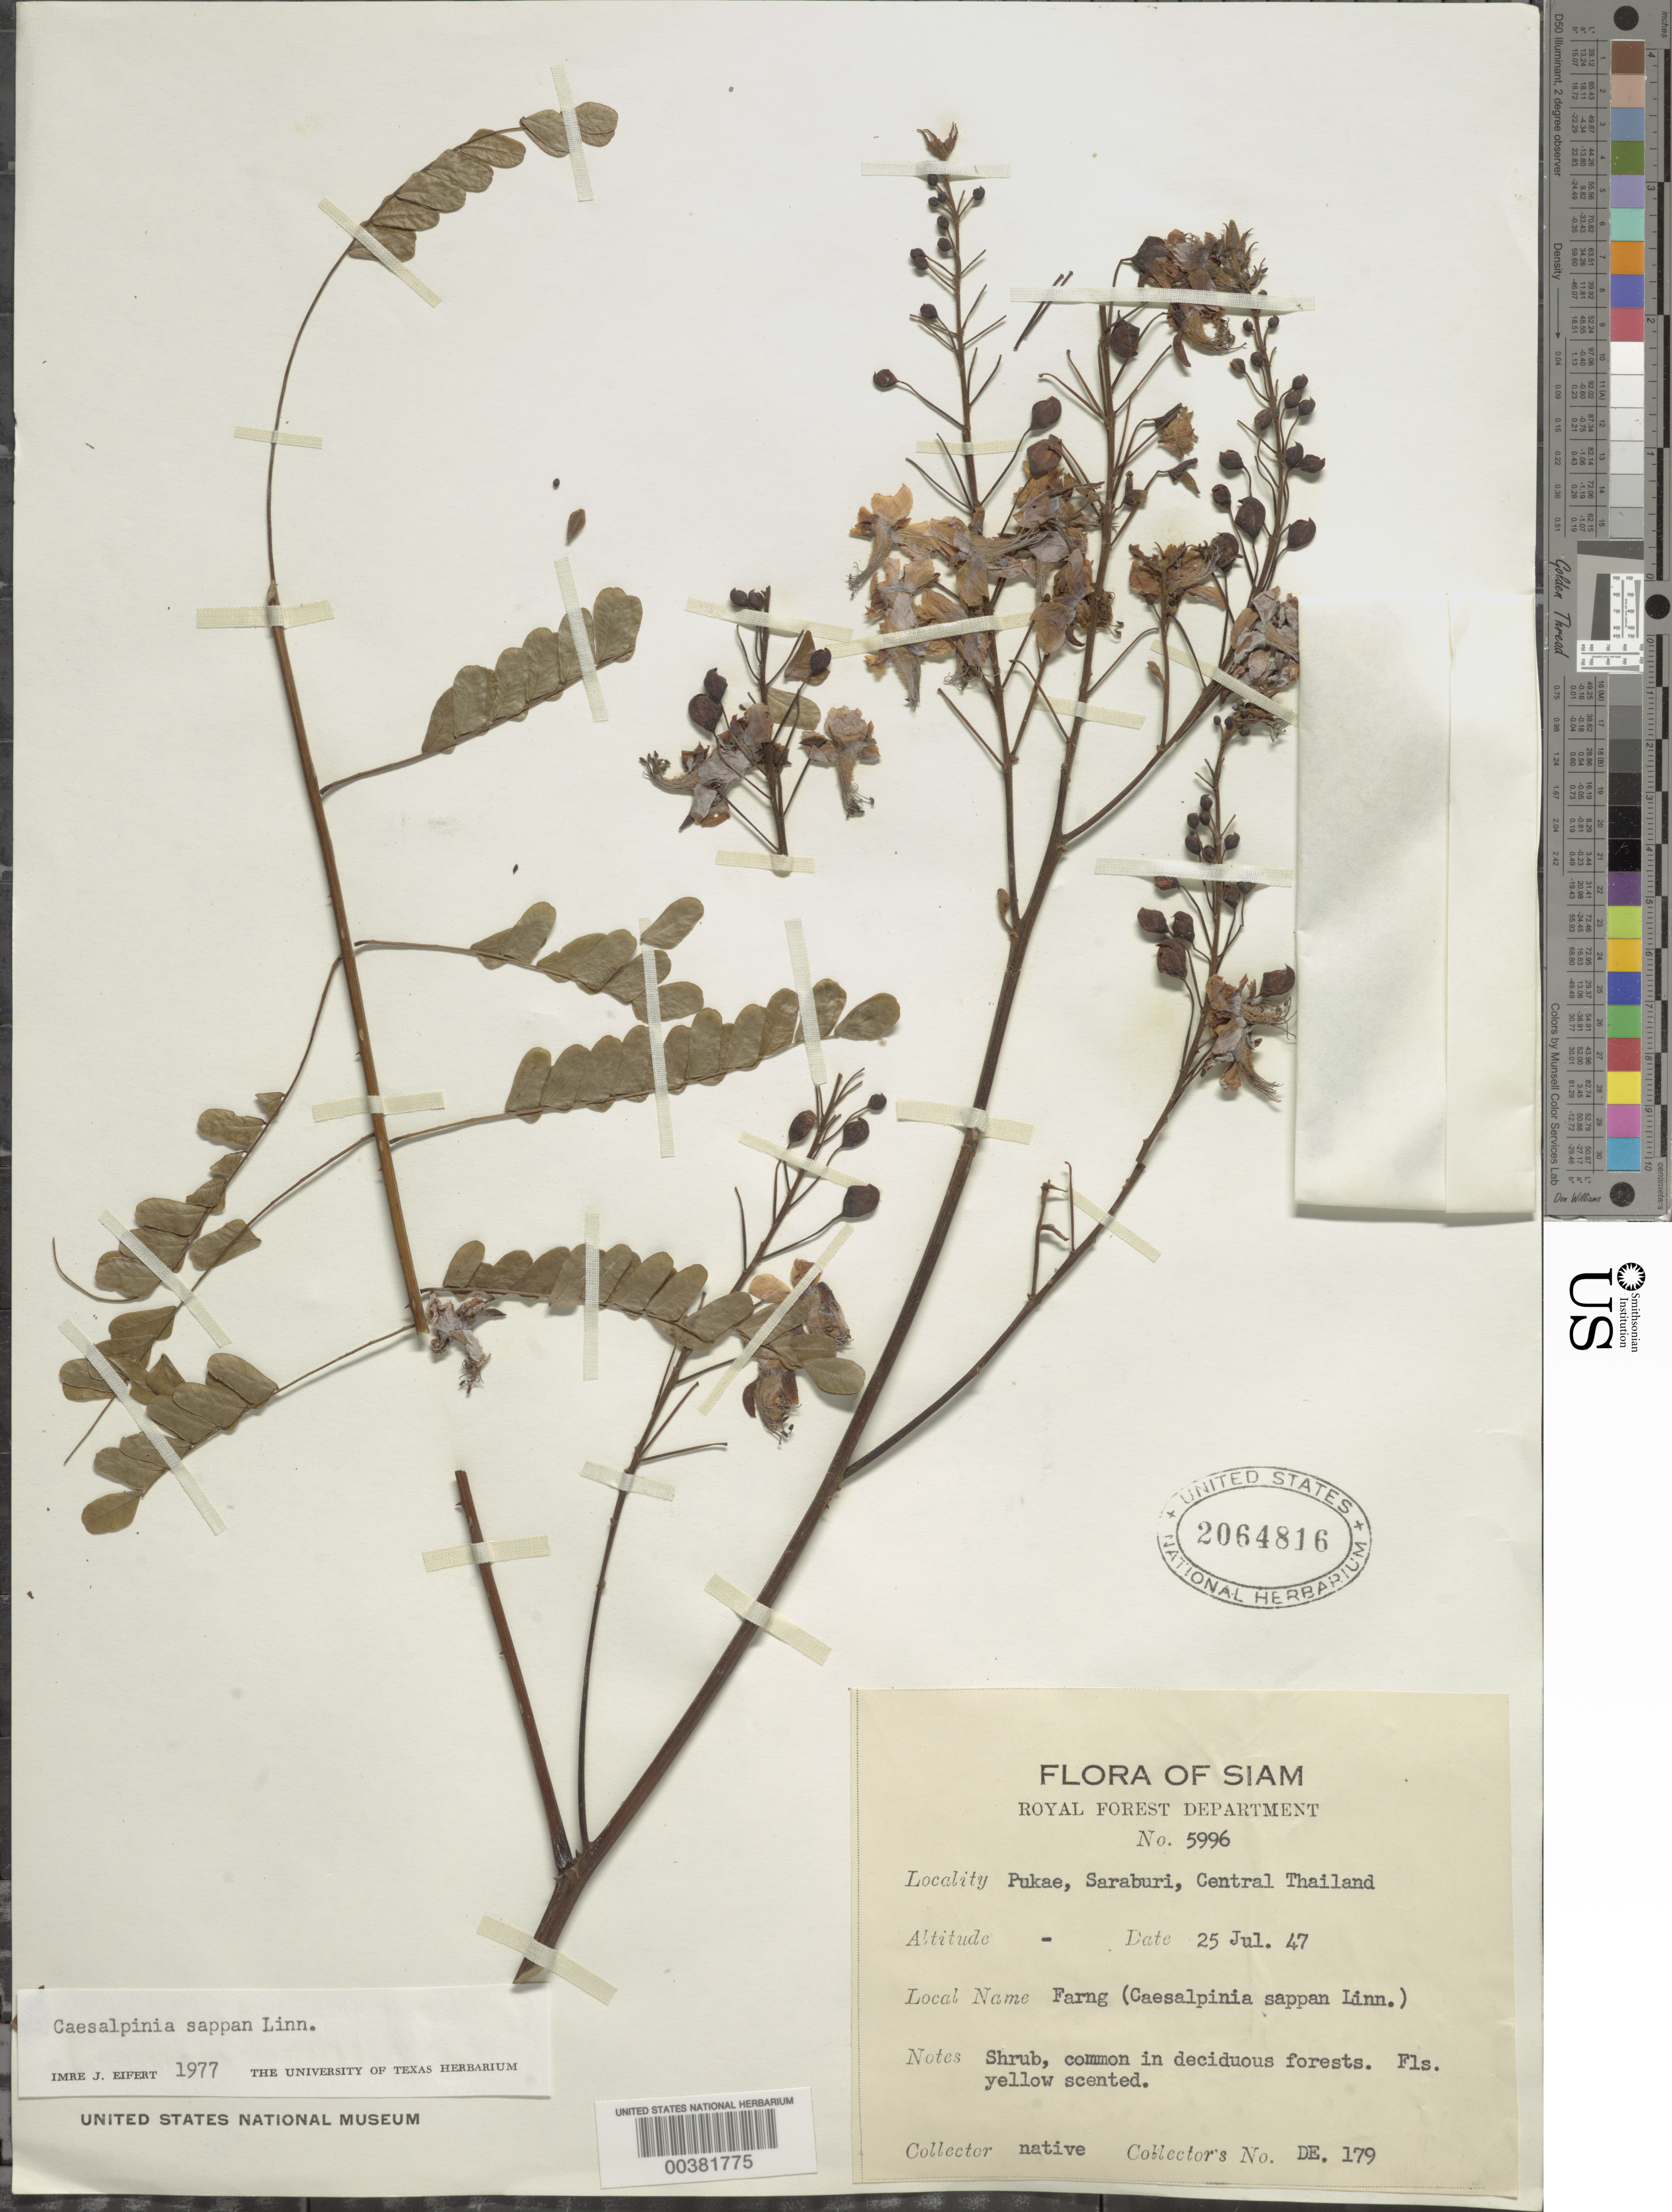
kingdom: Plantae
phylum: Tracheophyta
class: Magnoliopsida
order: Fabales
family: Fabaceae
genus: Biancaea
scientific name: Biancaea sappan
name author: (L.) Tod.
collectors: Native collector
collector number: De.179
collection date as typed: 25 Jul 1947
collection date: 1947-07-25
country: Thailand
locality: Pukae, saraburi, central thailand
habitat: Deciduous forests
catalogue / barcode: US 2064816